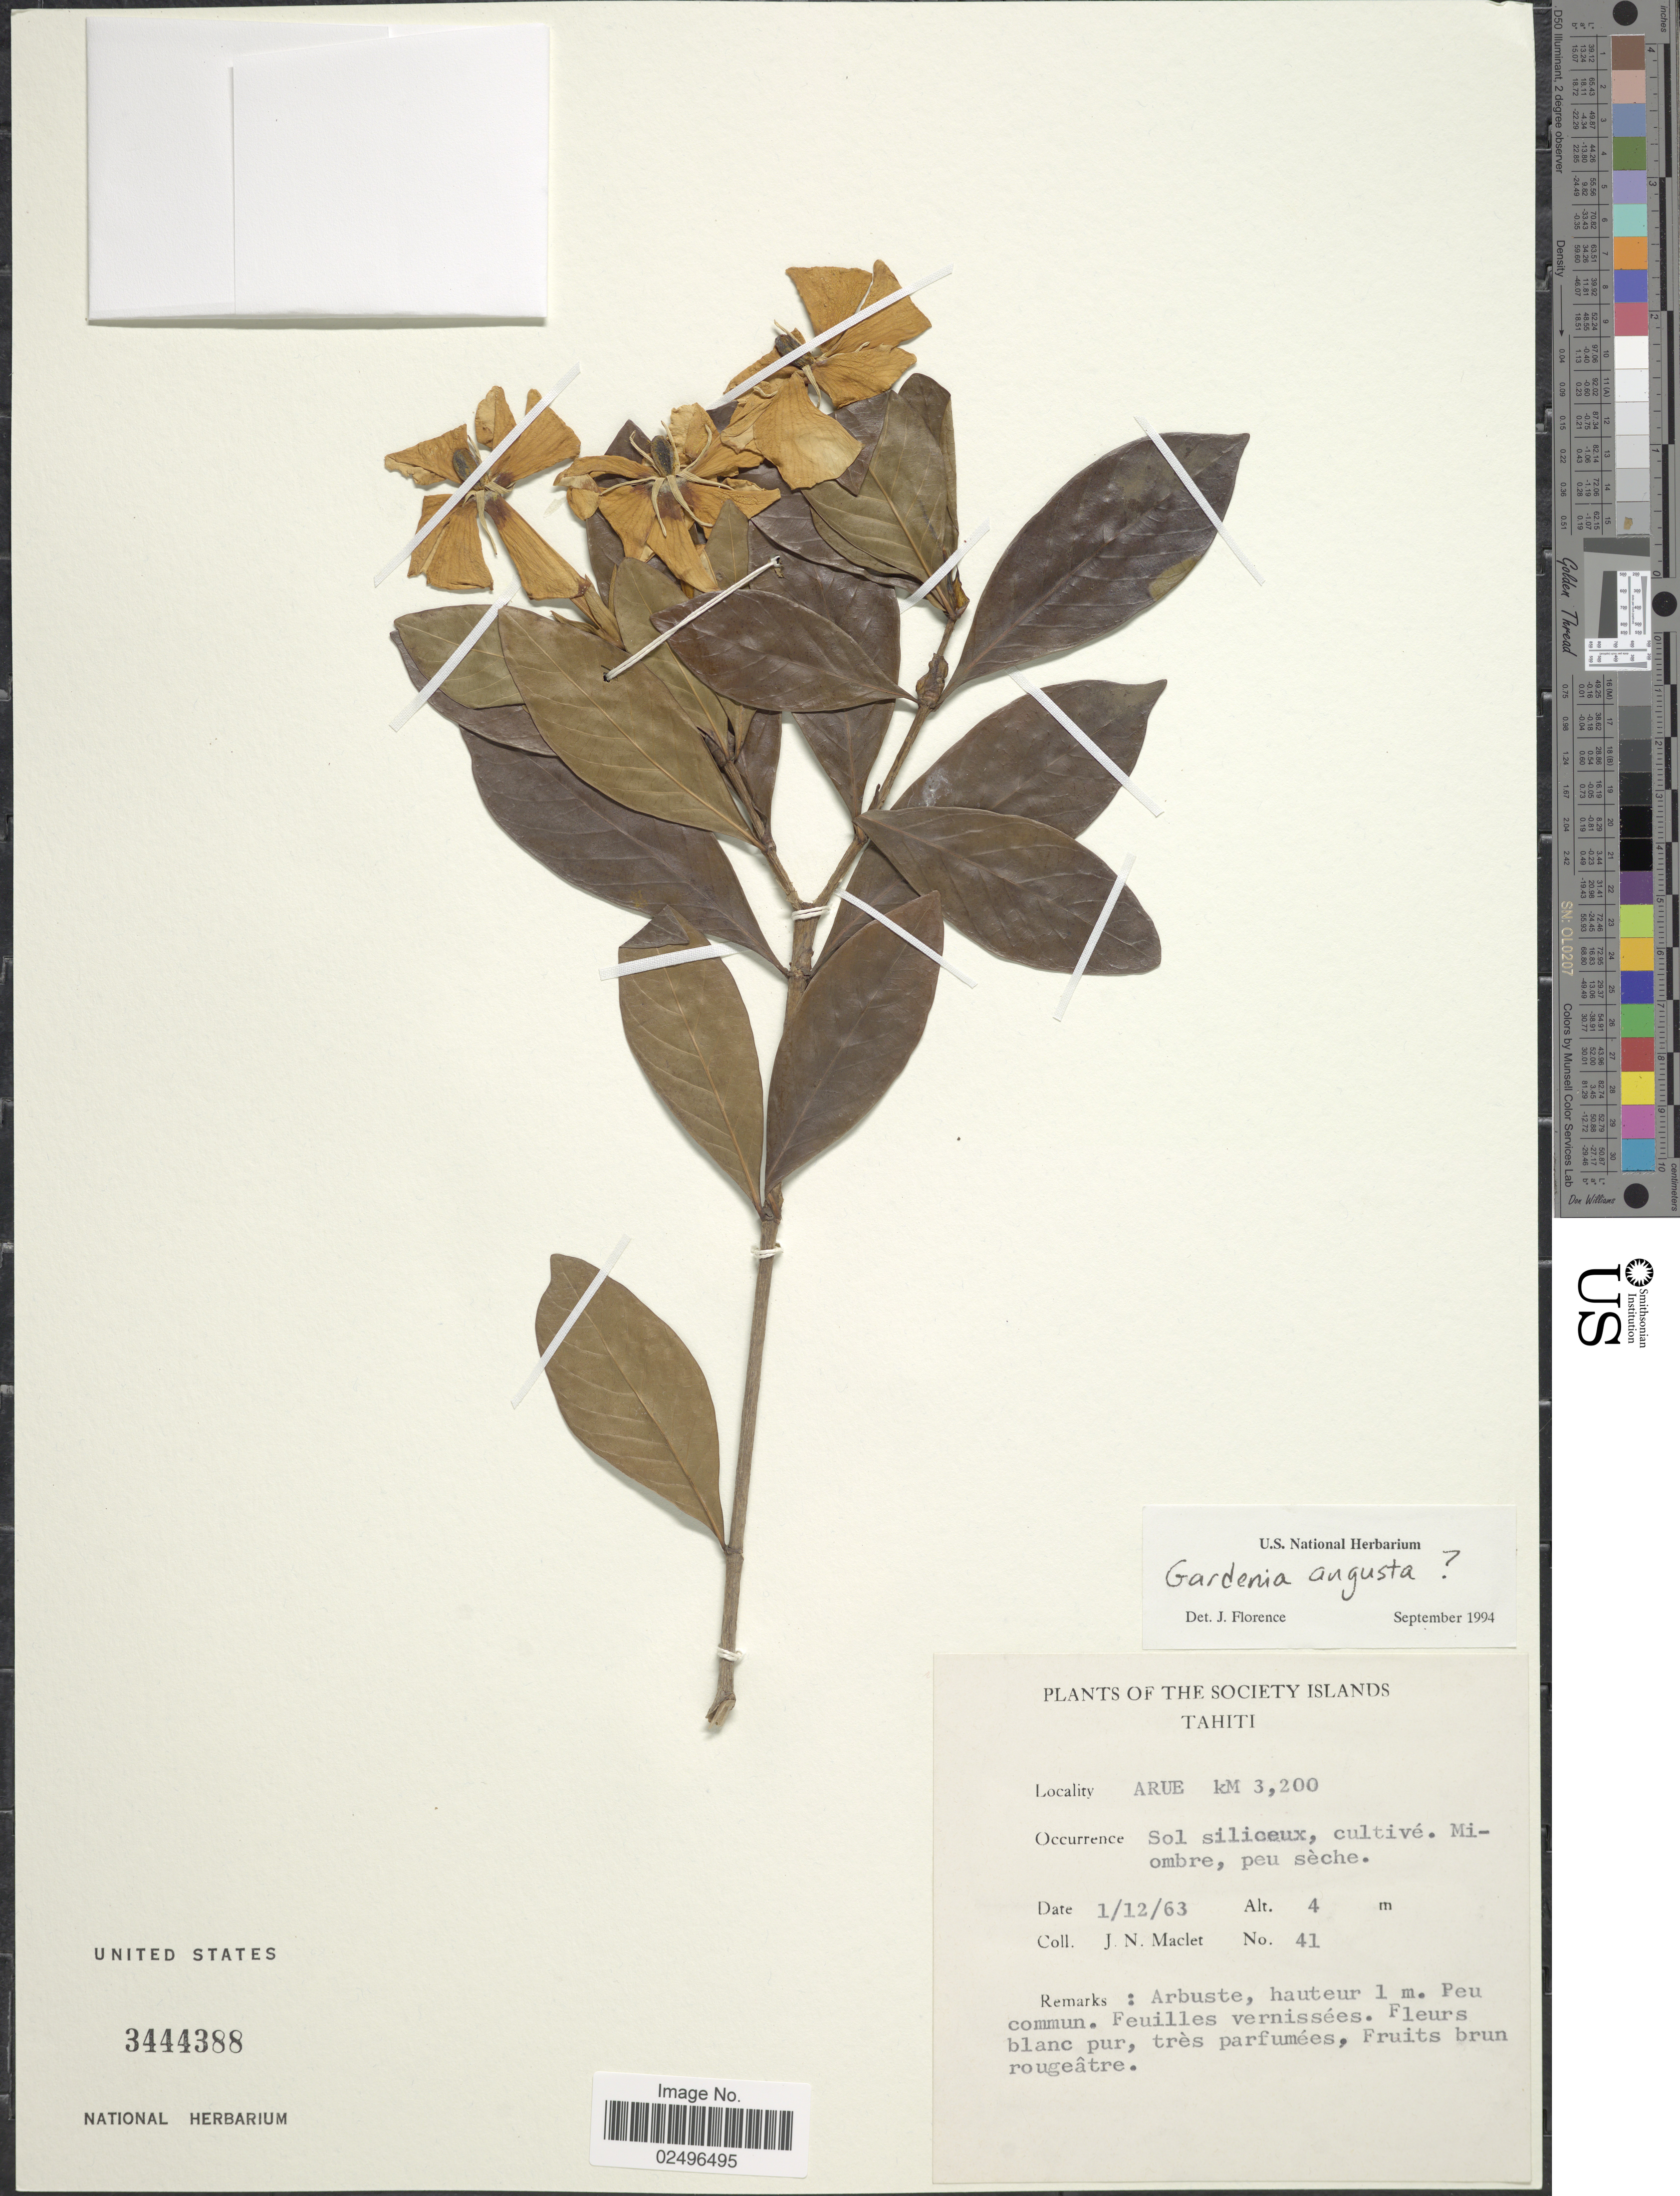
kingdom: Plantae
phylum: Tracheophyta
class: Magnoliopsida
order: Gentianales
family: Rubiaceae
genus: Gardenia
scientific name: Gardenia augusta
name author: (L.) Merr.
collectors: J. Maclet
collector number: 41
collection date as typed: Transcribed d/m/y: 12/1/63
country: French Polynesia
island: Tahiti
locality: The Society Islands, Tahiti, Sol siliceux, cultive, Mipmbre, peu seche, Arue km 3.200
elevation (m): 4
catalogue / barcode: US 3444388